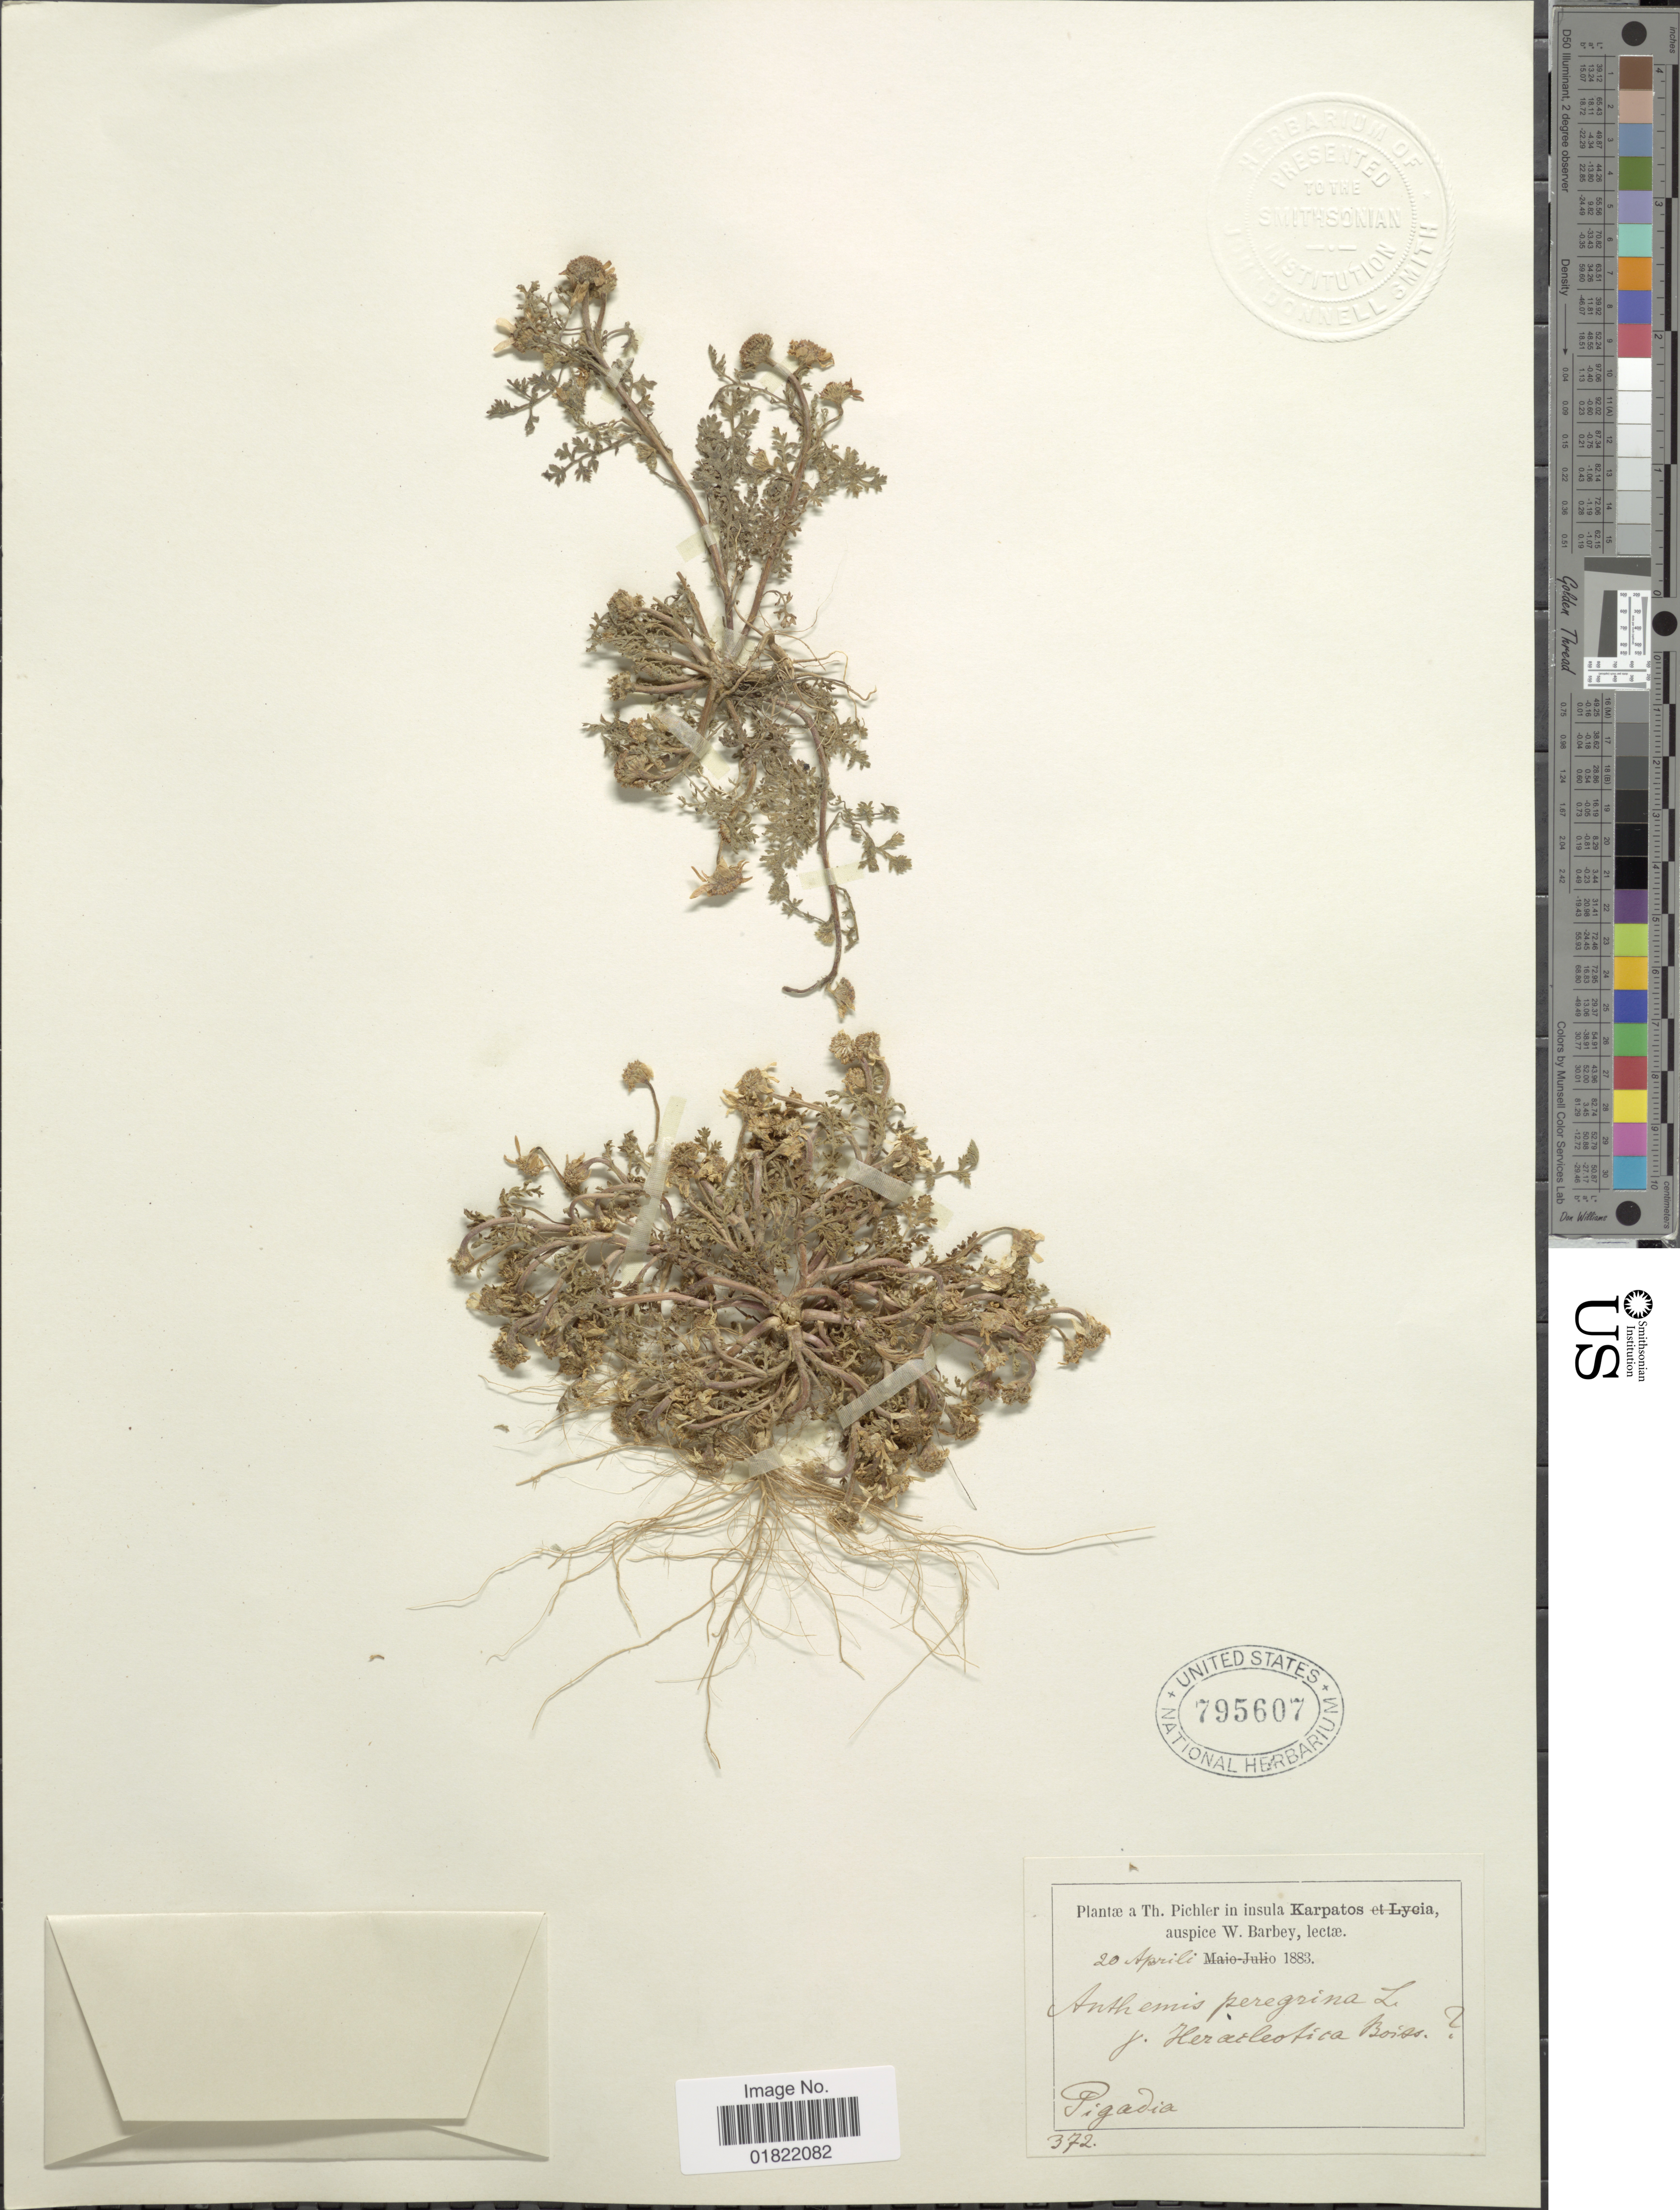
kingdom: Plantae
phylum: Tracheophyta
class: Magnoliopsida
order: Asterales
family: Asteraceae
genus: Anthemis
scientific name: Anthemis peregrina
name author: L.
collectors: T. Pichler & W. Barbey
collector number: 372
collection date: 1883-04-20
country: Greece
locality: Insula Karpatos, Pigadia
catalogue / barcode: US 795607